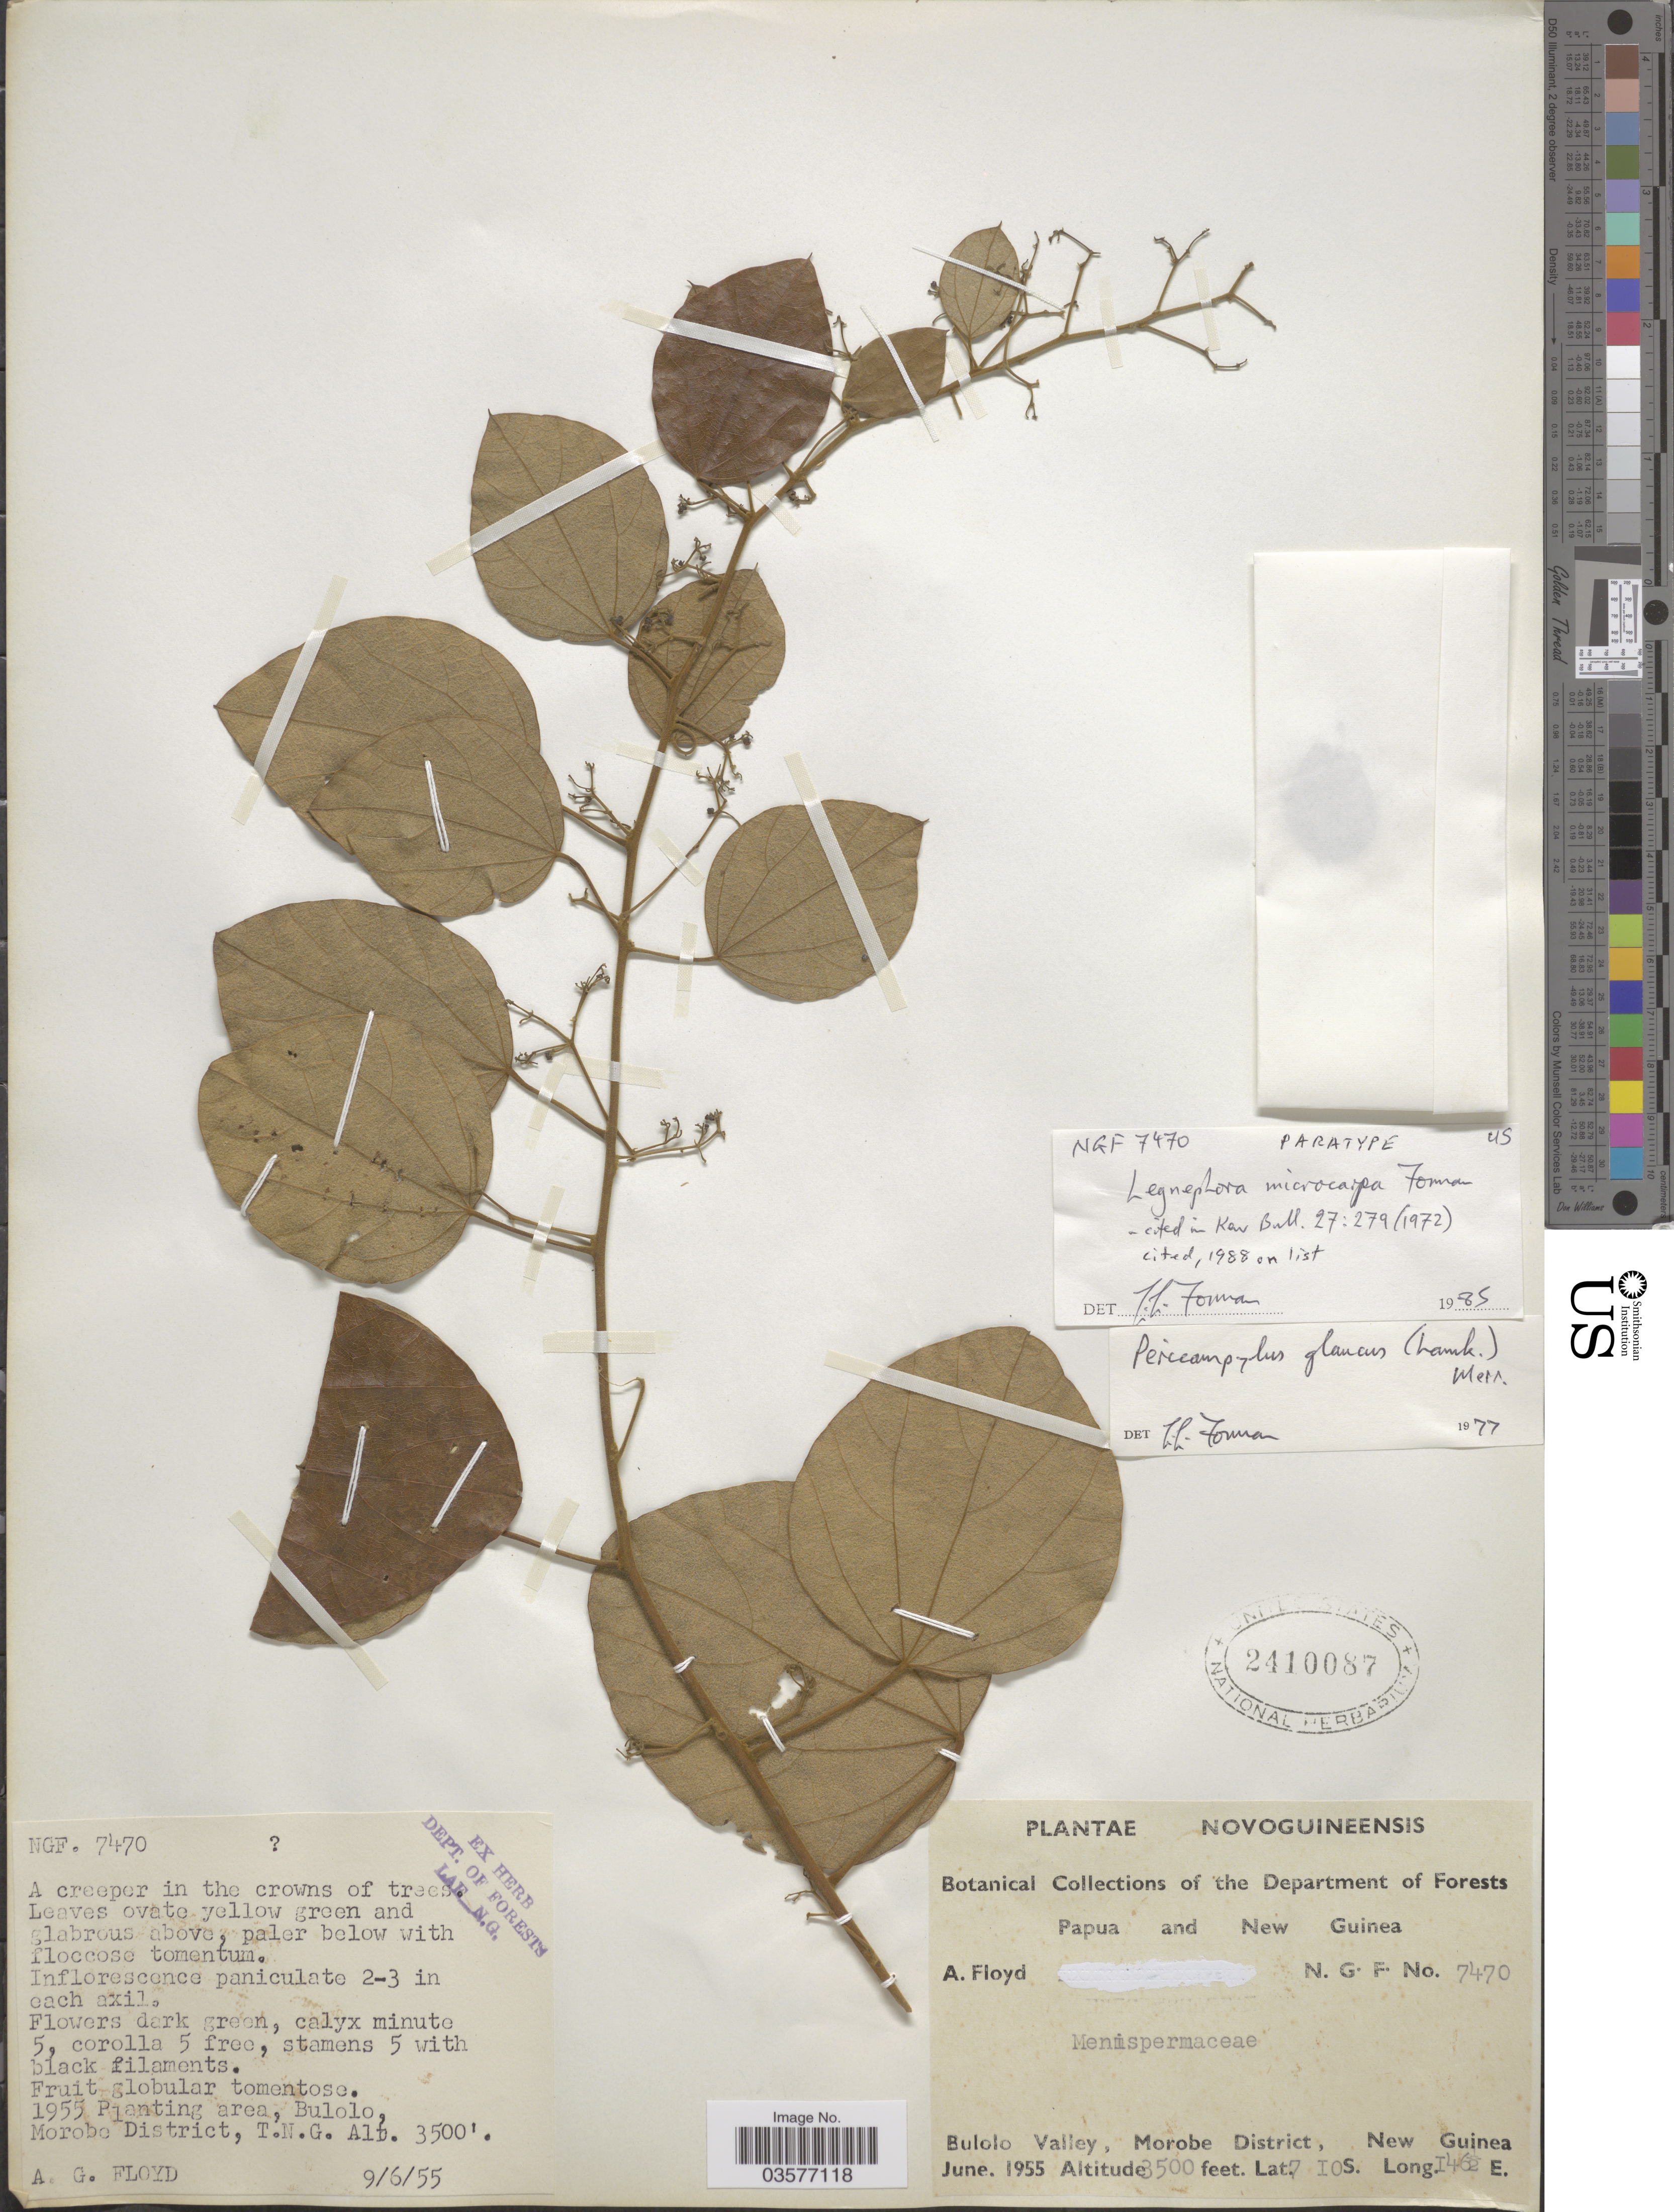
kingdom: Plantae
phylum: Tracheophyta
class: Magnoliopsida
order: Ranunculales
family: Menispermaceae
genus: Legnephora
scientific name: Legnephora microcarpa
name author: Forman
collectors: A. Floyd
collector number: NGF7470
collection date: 1955-06-09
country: Papua New Guinea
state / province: Morobe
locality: Papua and New Guinea. Bulolo Valley, Morobe District, New Guinea. T.N.G.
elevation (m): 1067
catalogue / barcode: US 2410087